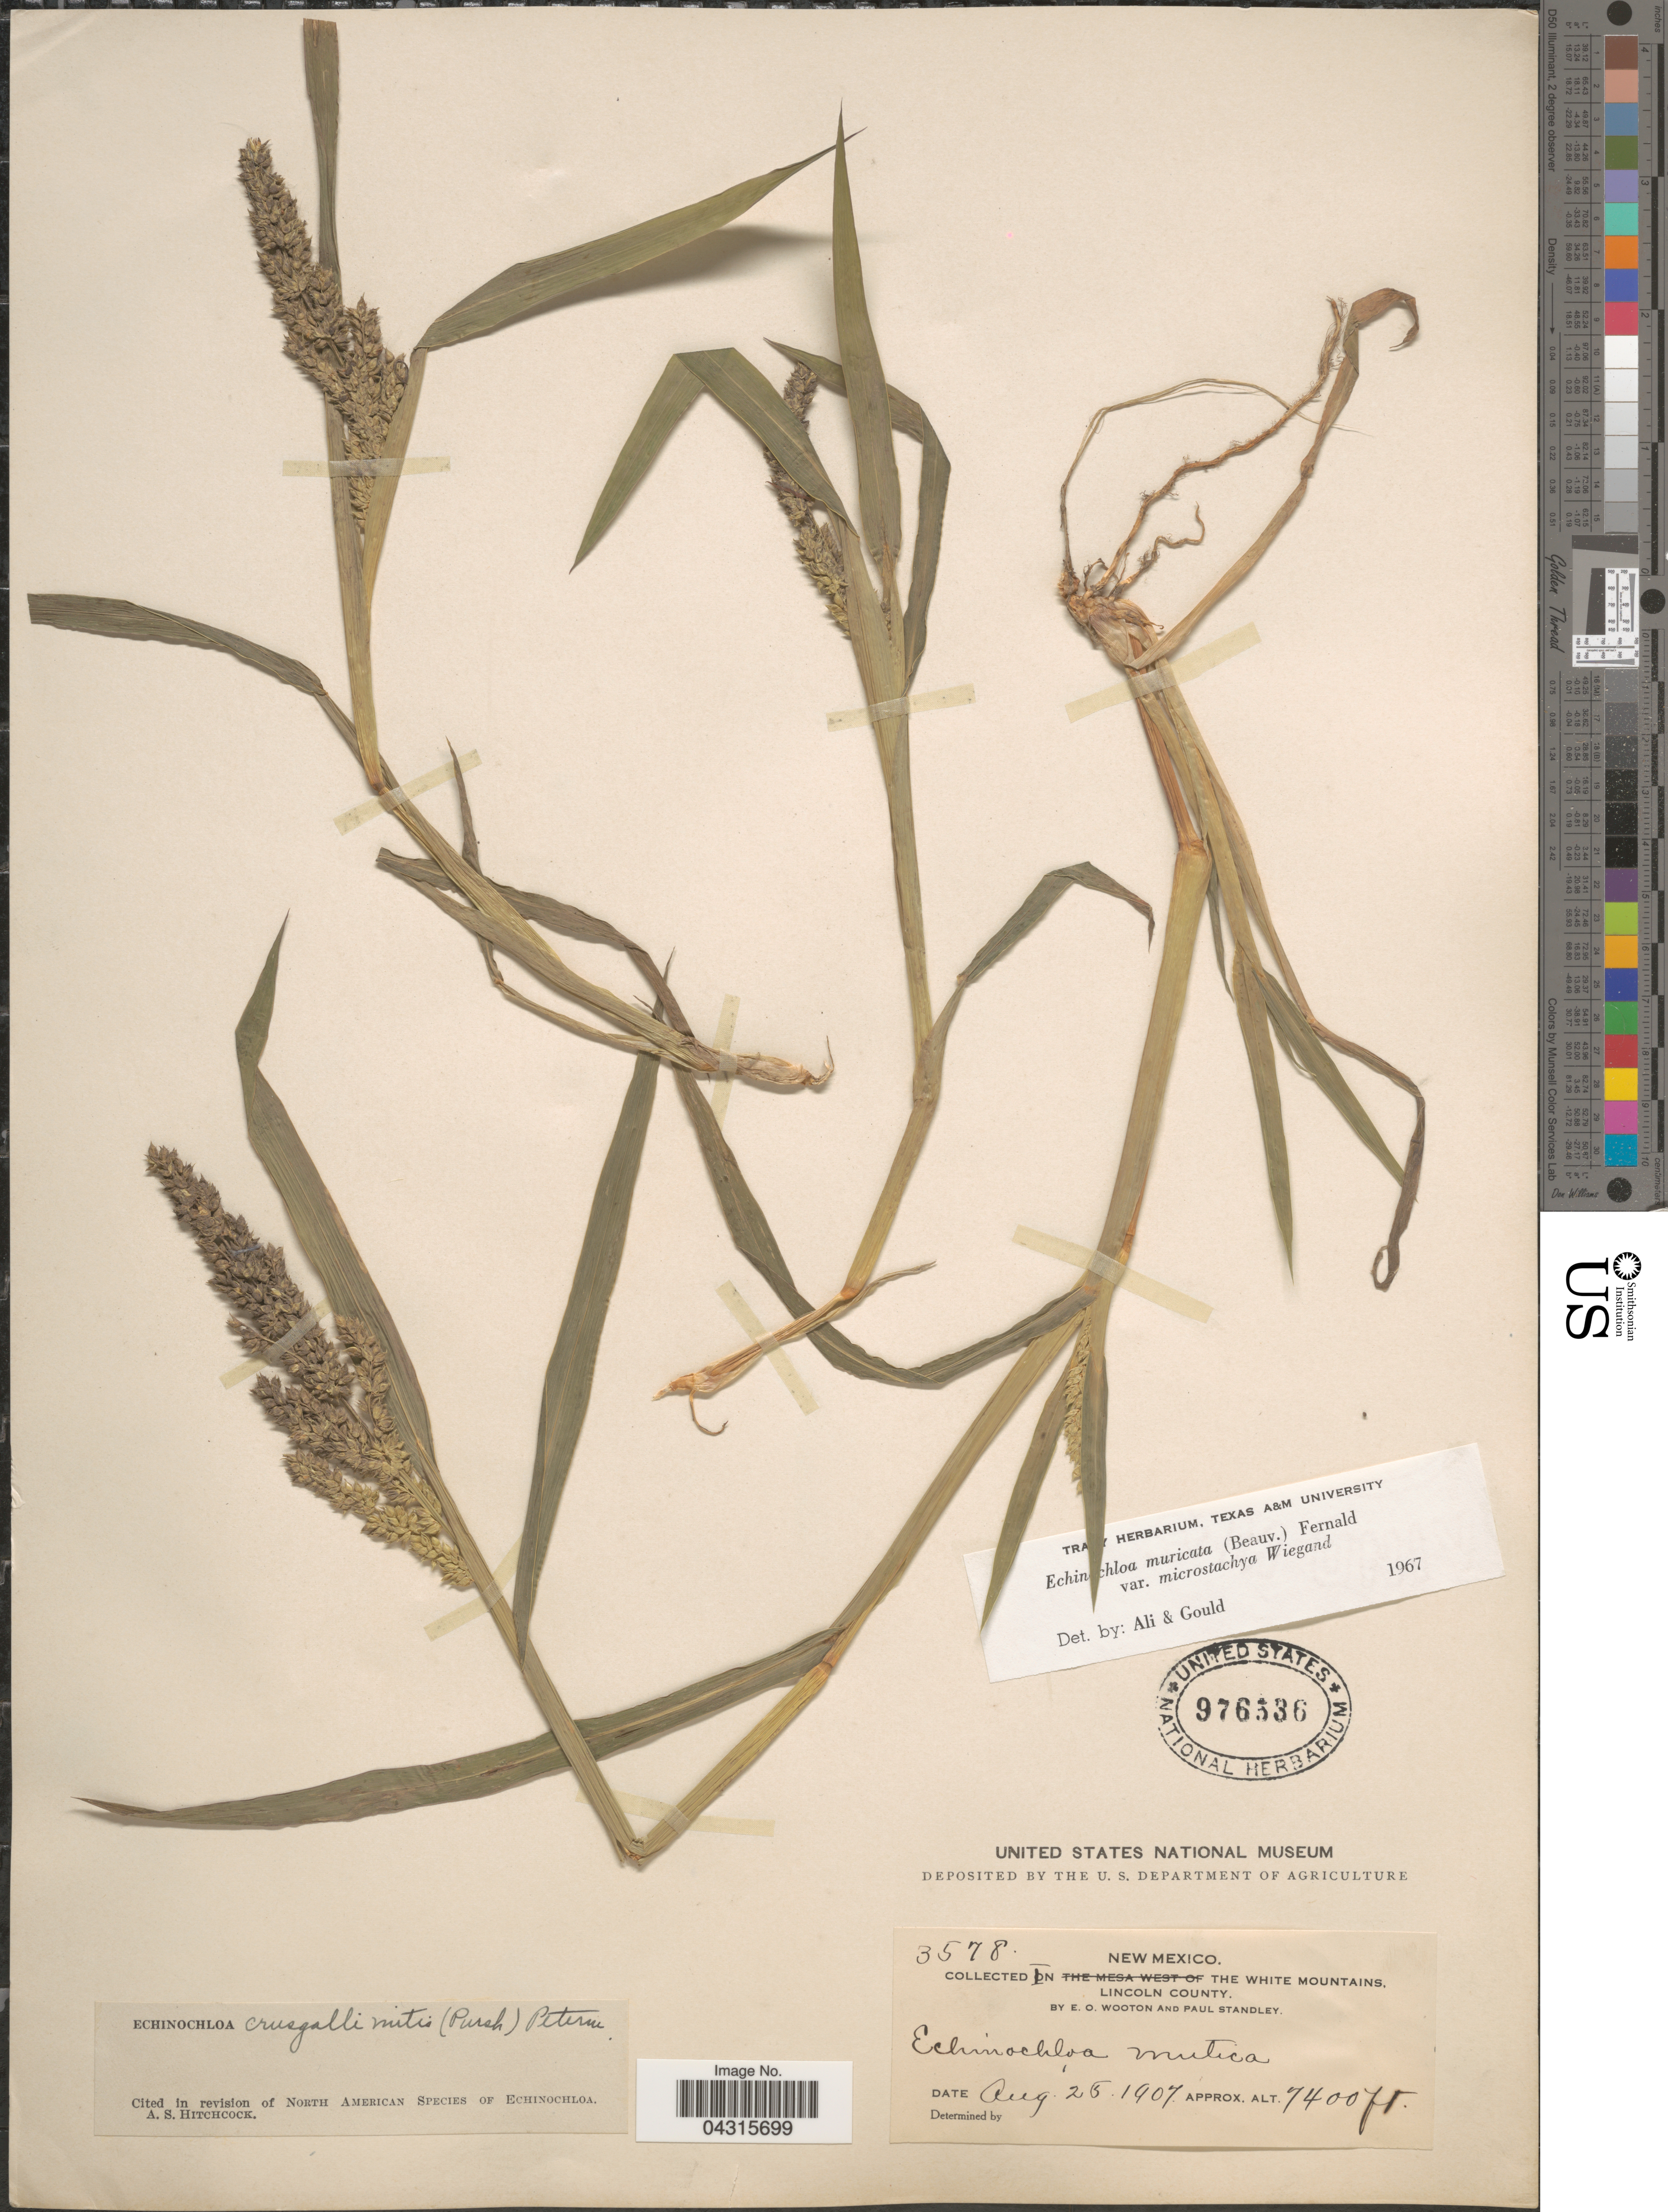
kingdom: Plantae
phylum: Tracheophyta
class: Liliopsida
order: Poales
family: Poaceae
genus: Echinochloa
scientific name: Echinochloa muricata var. microstachya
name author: Wiegand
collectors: E. O. Wooton & P. C. Standley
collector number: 3578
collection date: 1907-08-25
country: United States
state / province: New Mexico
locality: In the White Mountains, Lincoln County.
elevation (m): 2256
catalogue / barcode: US 976536